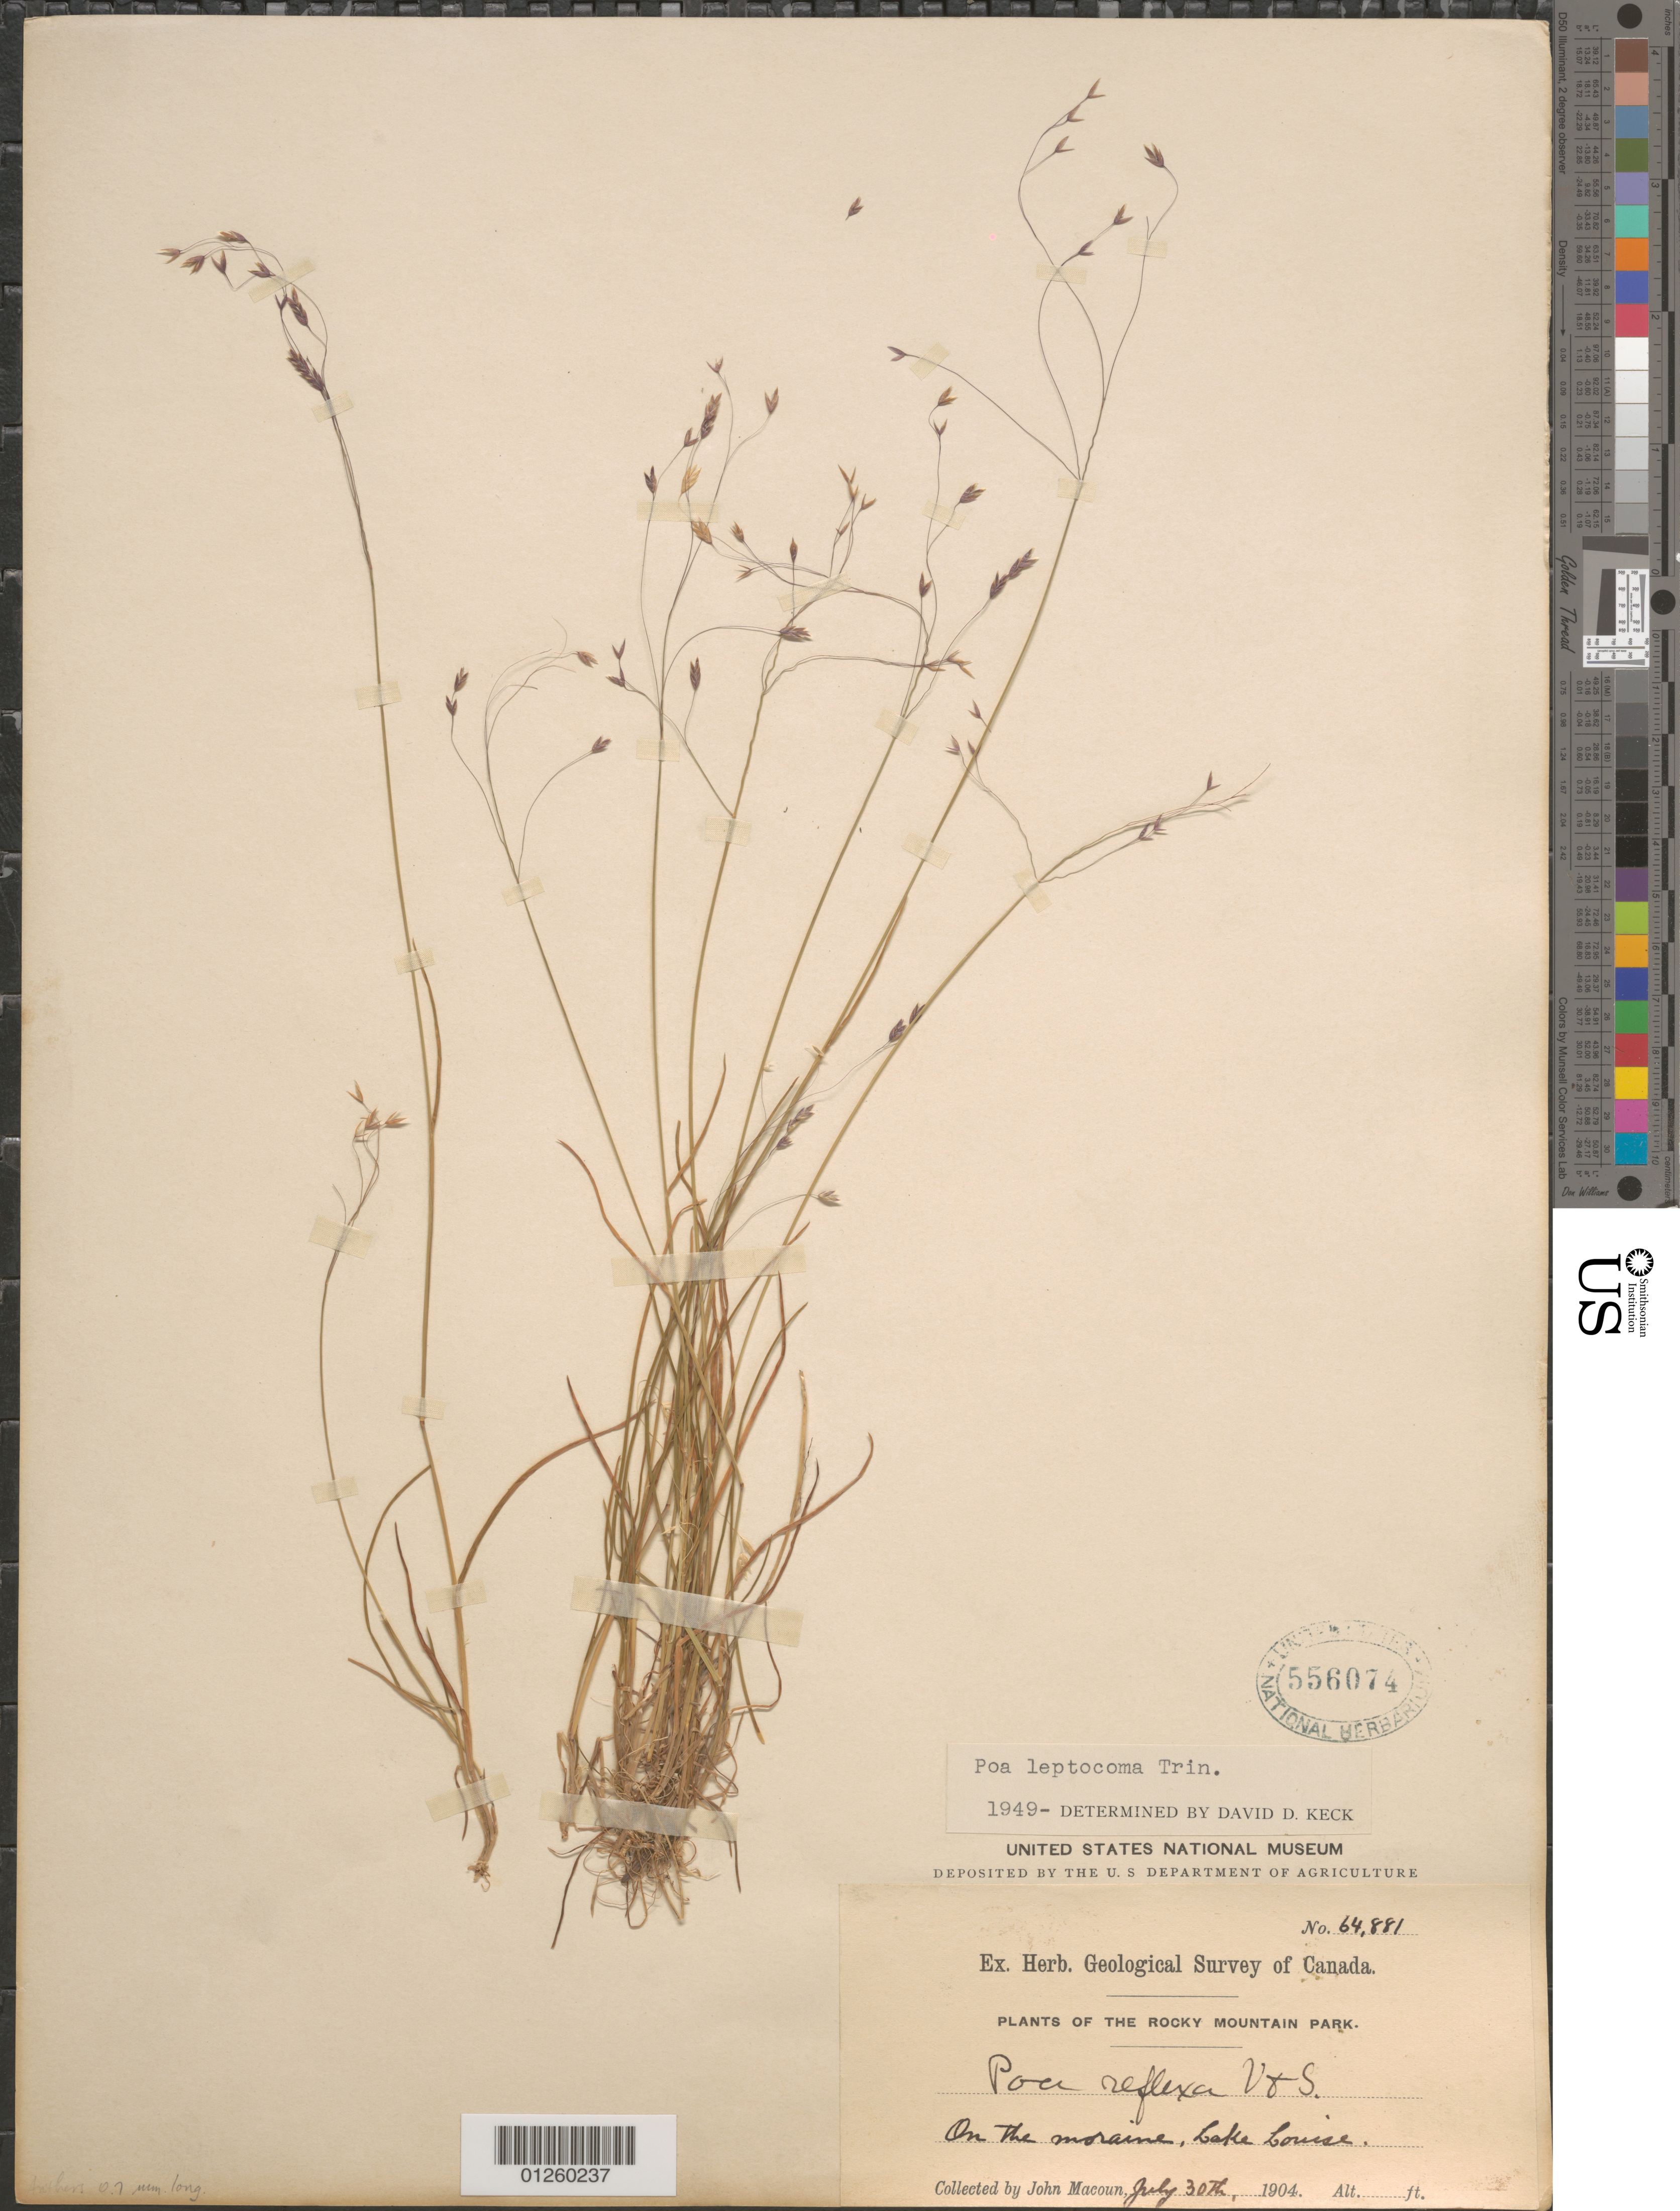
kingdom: Plantae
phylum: Tracheophyta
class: Liliopsida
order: Poales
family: Poaceae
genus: Poa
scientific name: Poa paucispicula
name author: Scribn. & Merr.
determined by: Soreng, Robert J., Research Associate (BOT), Smithsonian Institution - National Museum of Natural History (UNITED STATES)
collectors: J. M. Macoun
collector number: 64,881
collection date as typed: July 30th, 1904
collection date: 1904-07-30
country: Canada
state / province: Alberta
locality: On the moraine, Lake Louise. Rocky Mountain Park.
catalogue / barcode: US 556074